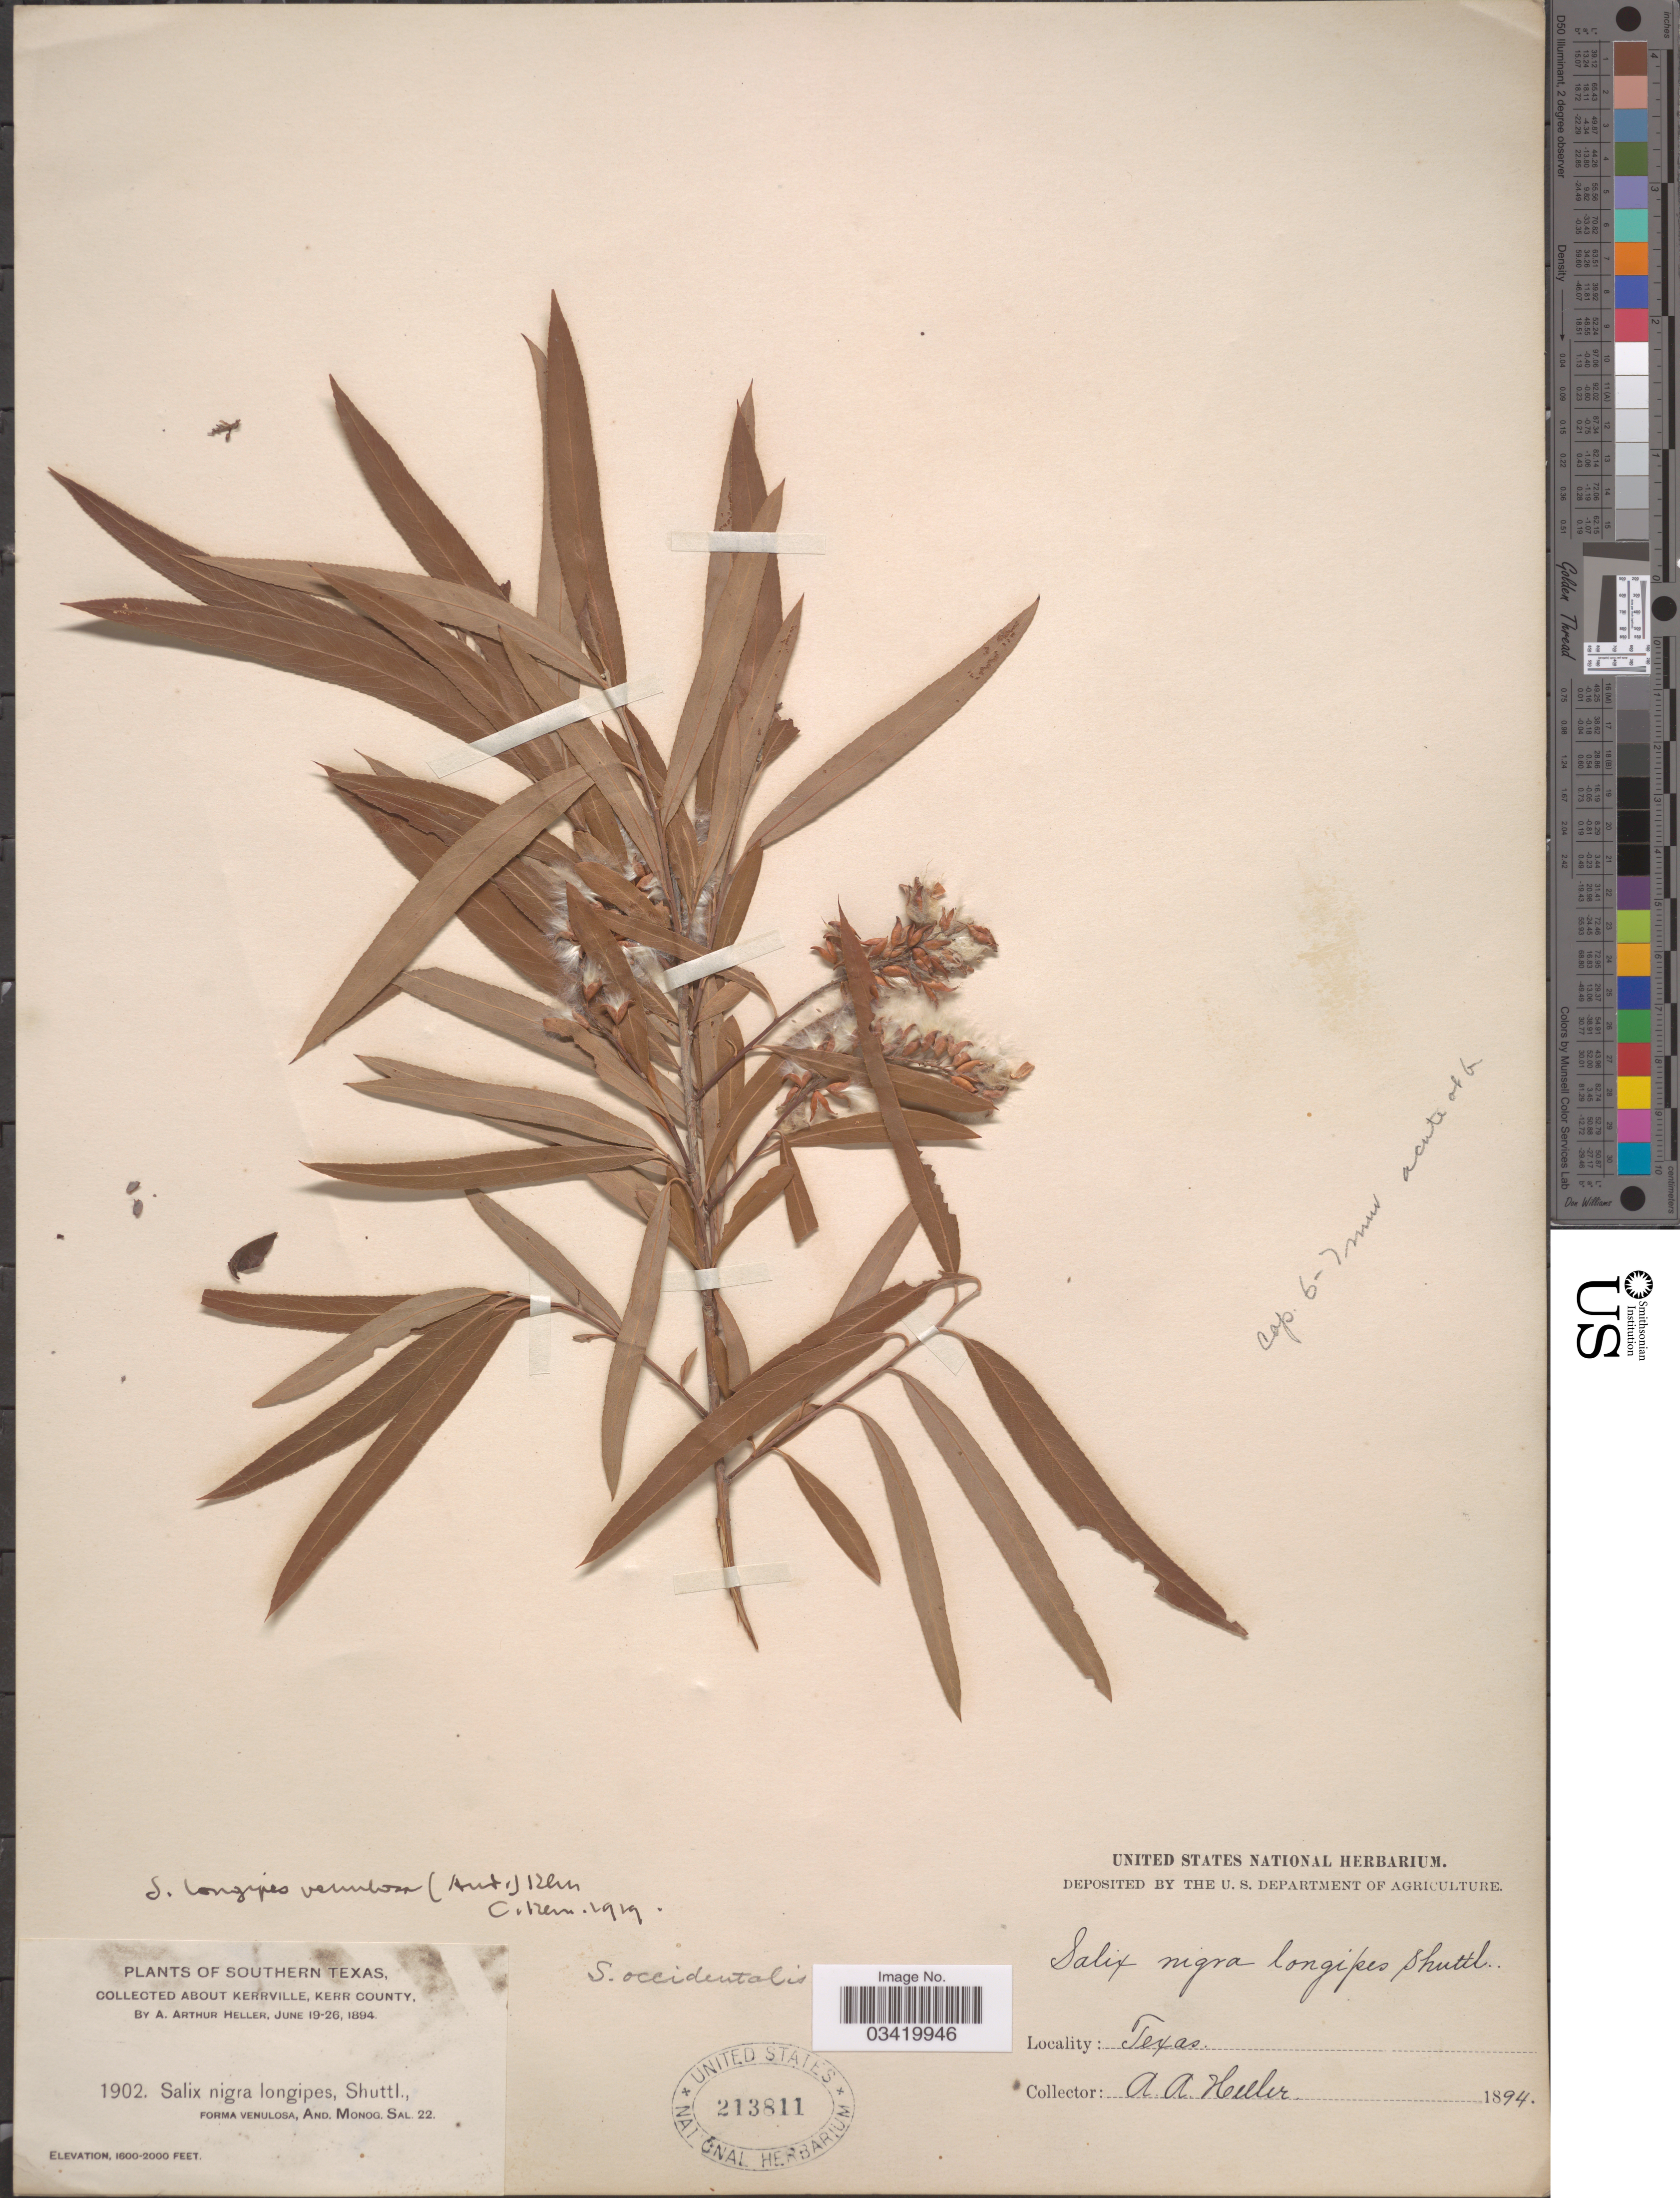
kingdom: Plantae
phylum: Tracheophyta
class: Magnoliopsida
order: Malpighiales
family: Salicaceae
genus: Salix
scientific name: Salix caroliniana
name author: Michx.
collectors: A. A. Heller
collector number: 1902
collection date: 1894-06-19/1894-06-26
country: United States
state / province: Texas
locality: Southern Texas. About Kerrville, Kerr County.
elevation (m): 488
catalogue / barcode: US 213811